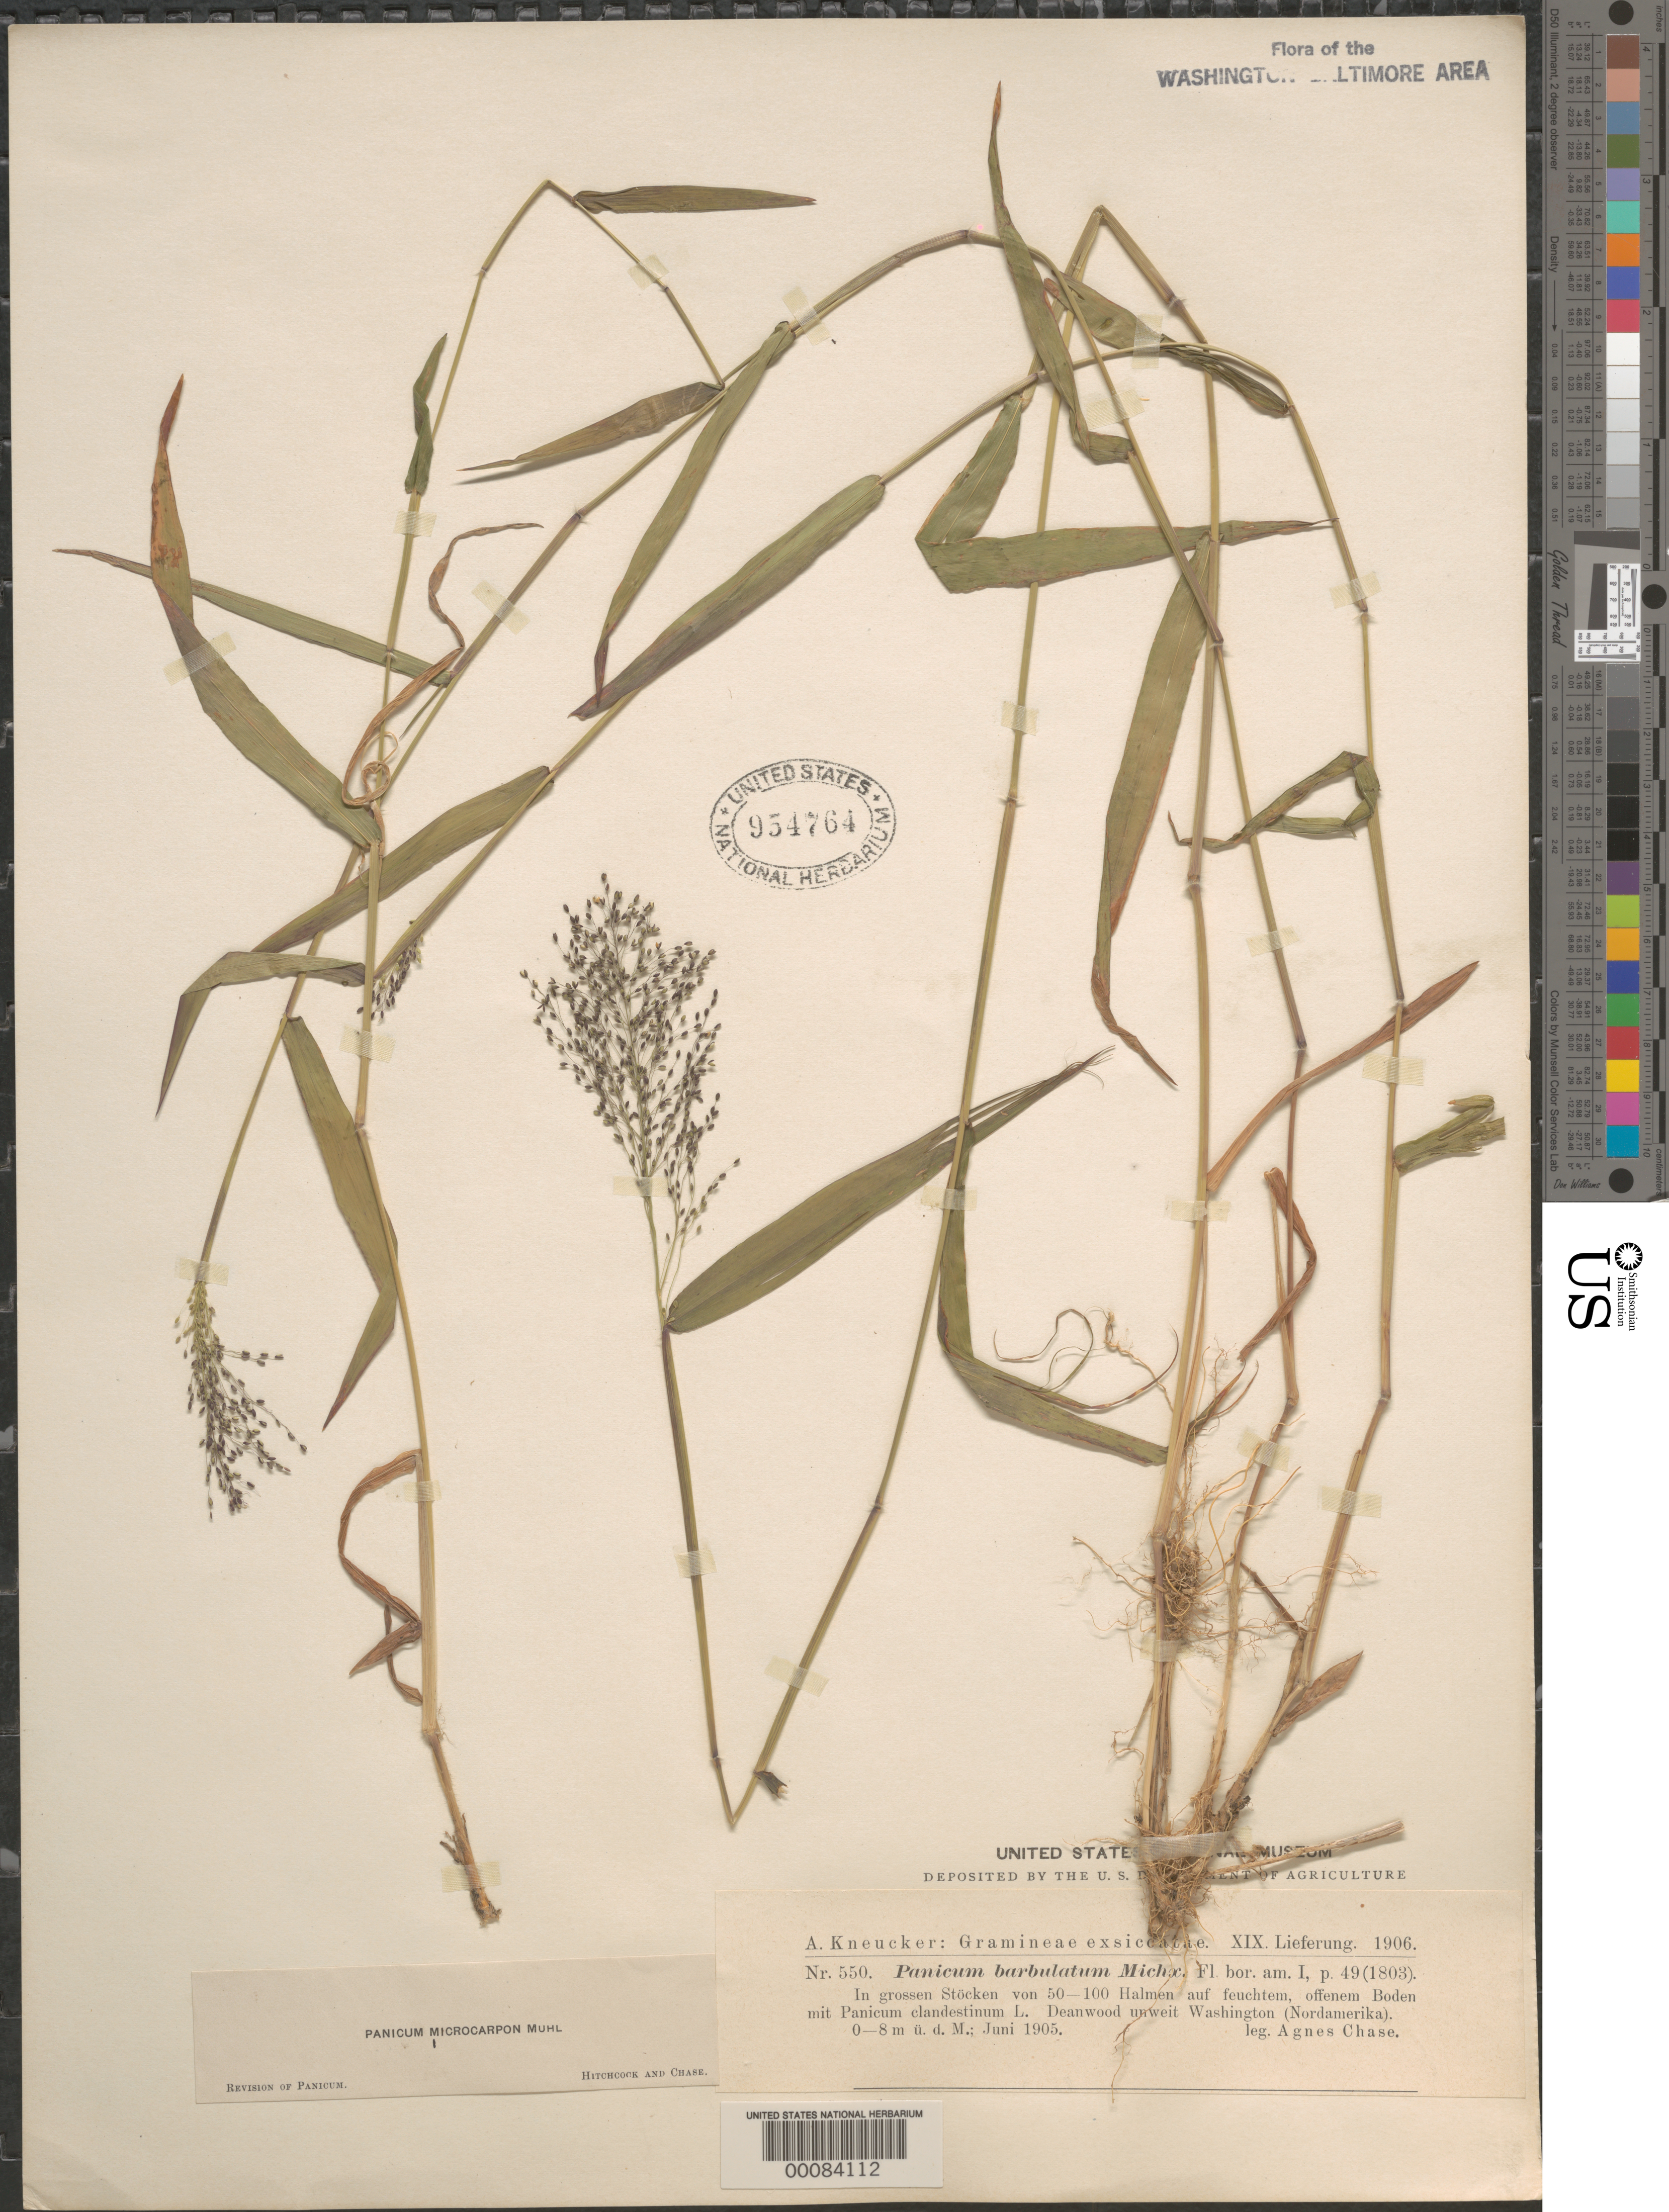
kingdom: Plantae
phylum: Tracheophyta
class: Liliopsida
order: Poales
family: Poaceae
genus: Dichanthelium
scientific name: Dichanthelium dichotomum var. dichotomum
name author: (L.) Gould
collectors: A. Chase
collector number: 550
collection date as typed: Jun 1905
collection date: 1905-06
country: United States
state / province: District of Columbia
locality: Deanwood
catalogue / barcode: US 954764